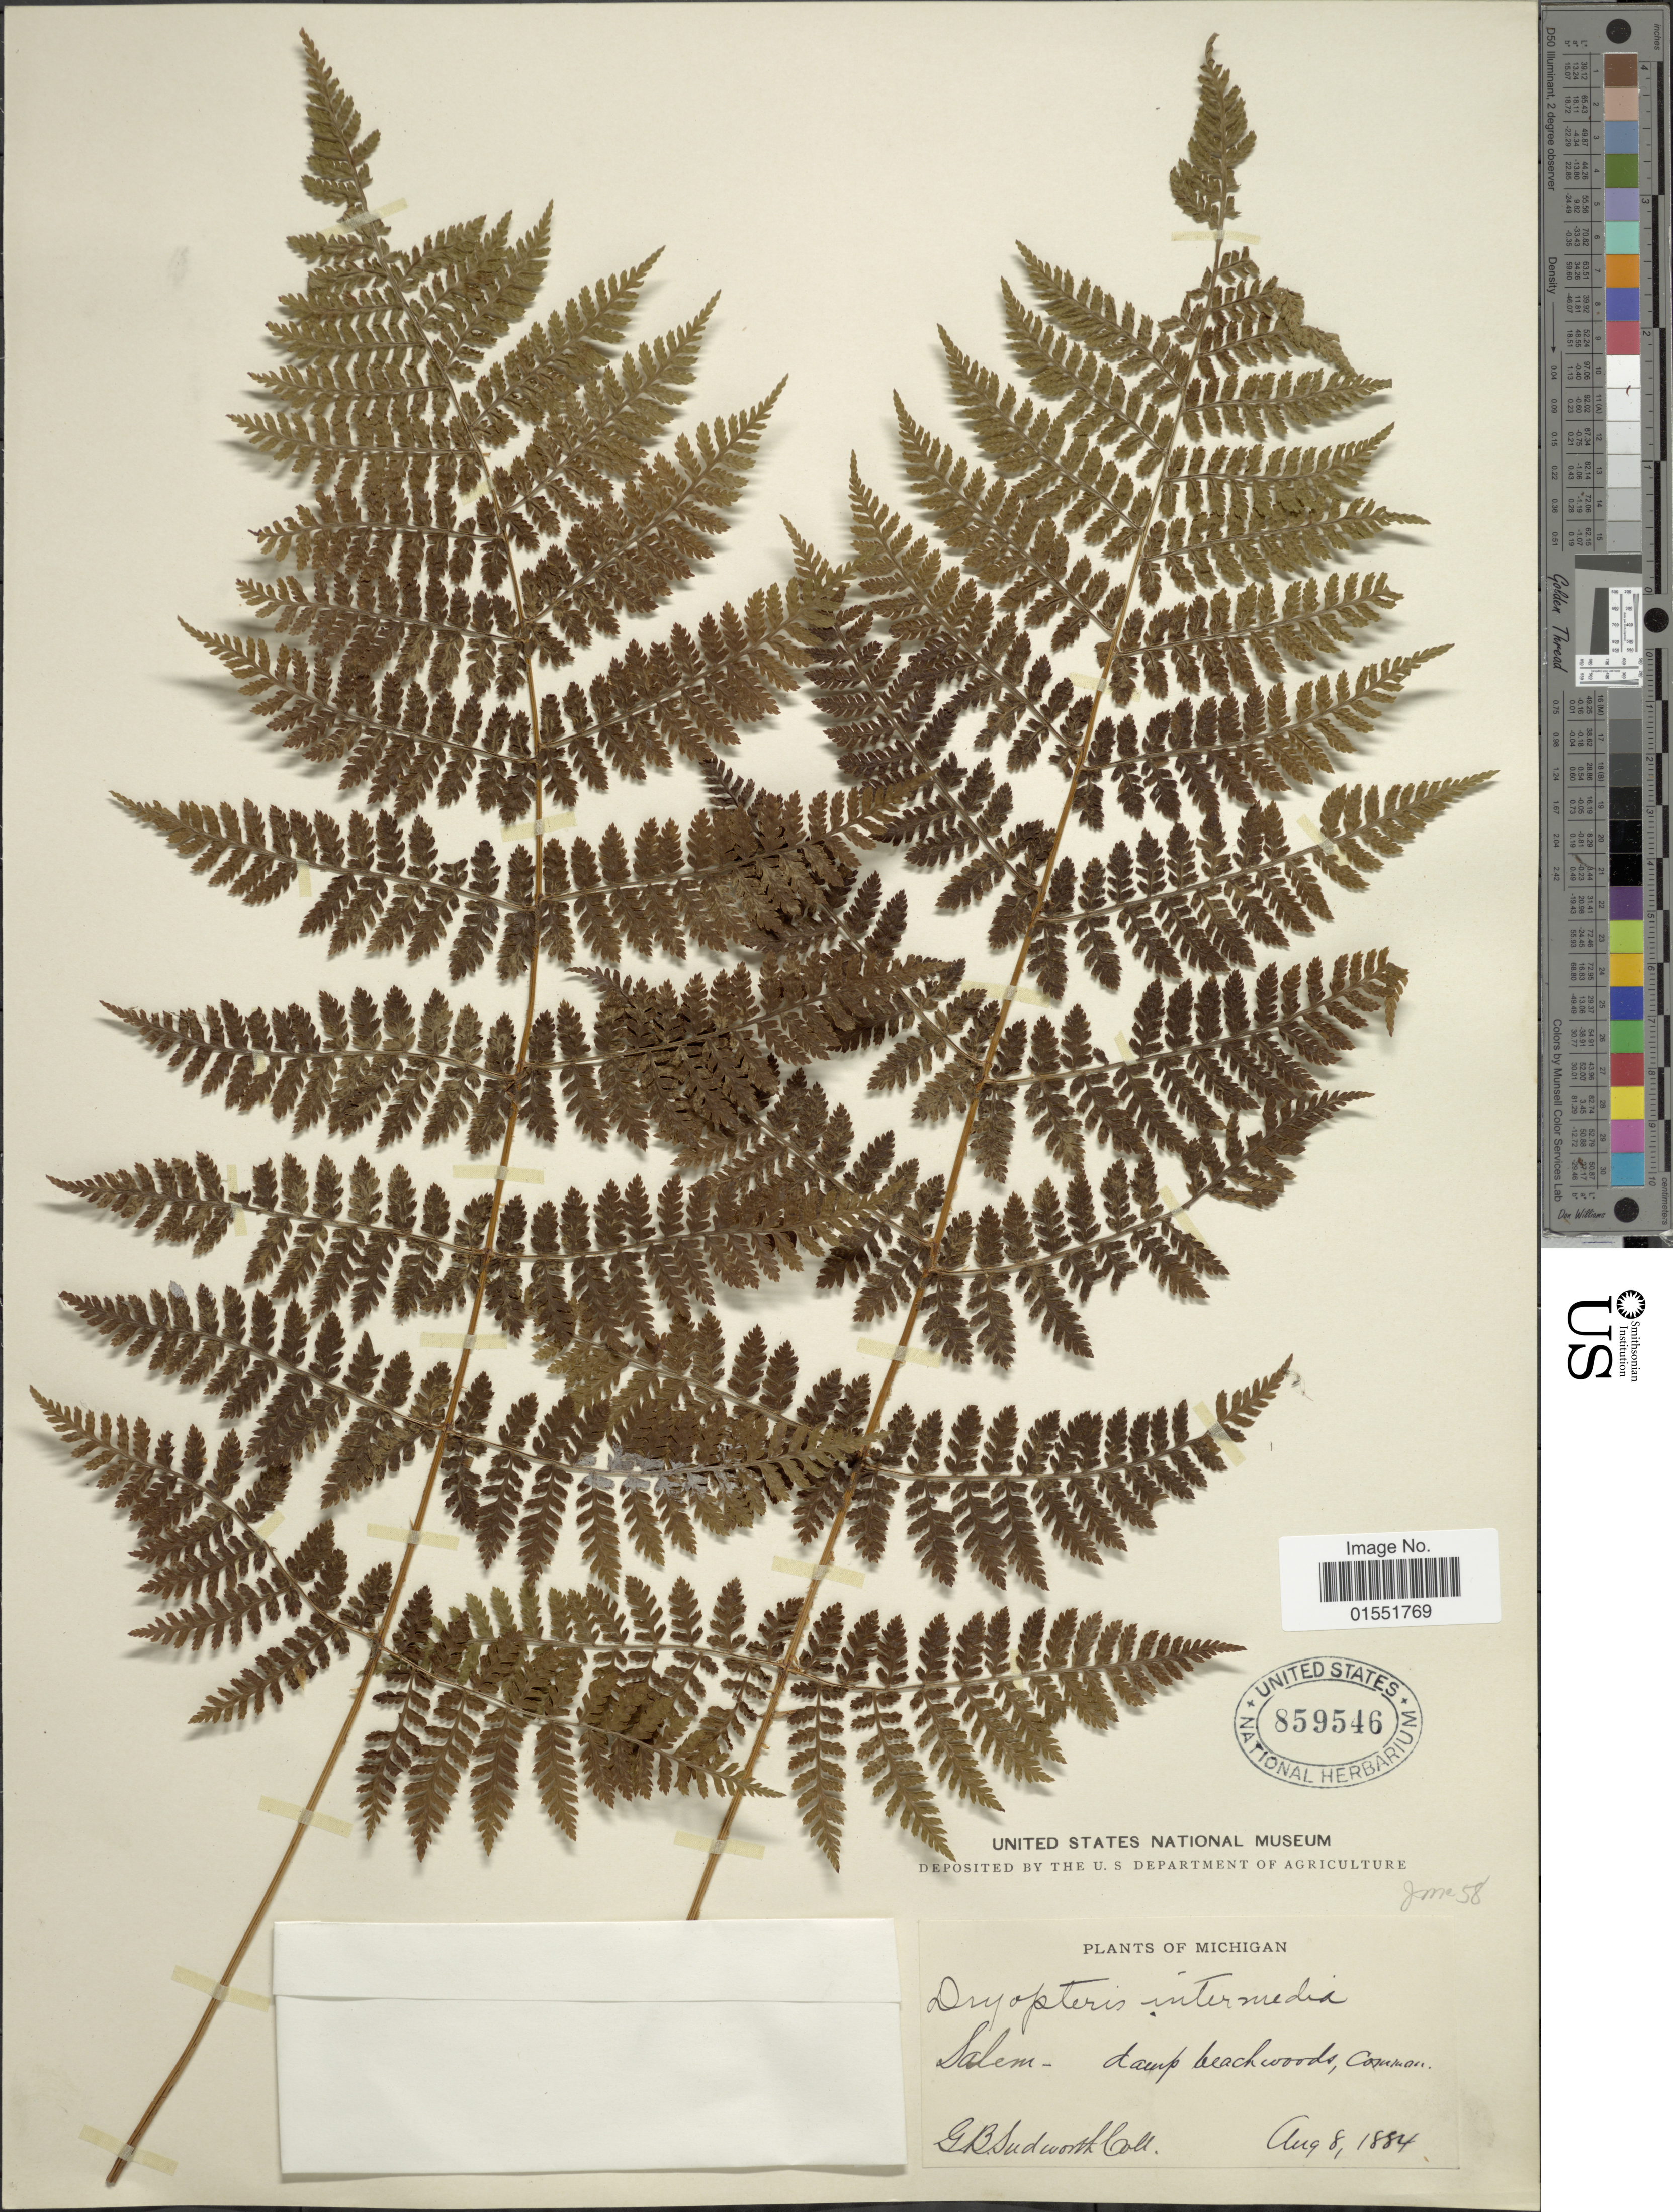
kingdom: Plantae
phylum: Tracheophyta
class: Polypodiopsida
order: Polypodiales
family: Dryopteridaceae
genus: Dryopteris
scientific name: Dryopteris intermedia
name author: (Muhl.) A. Gray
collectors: G. B. Sudworth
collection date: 1884-08-08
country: United States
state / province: Michigan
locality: Salem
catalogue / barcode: US 859546